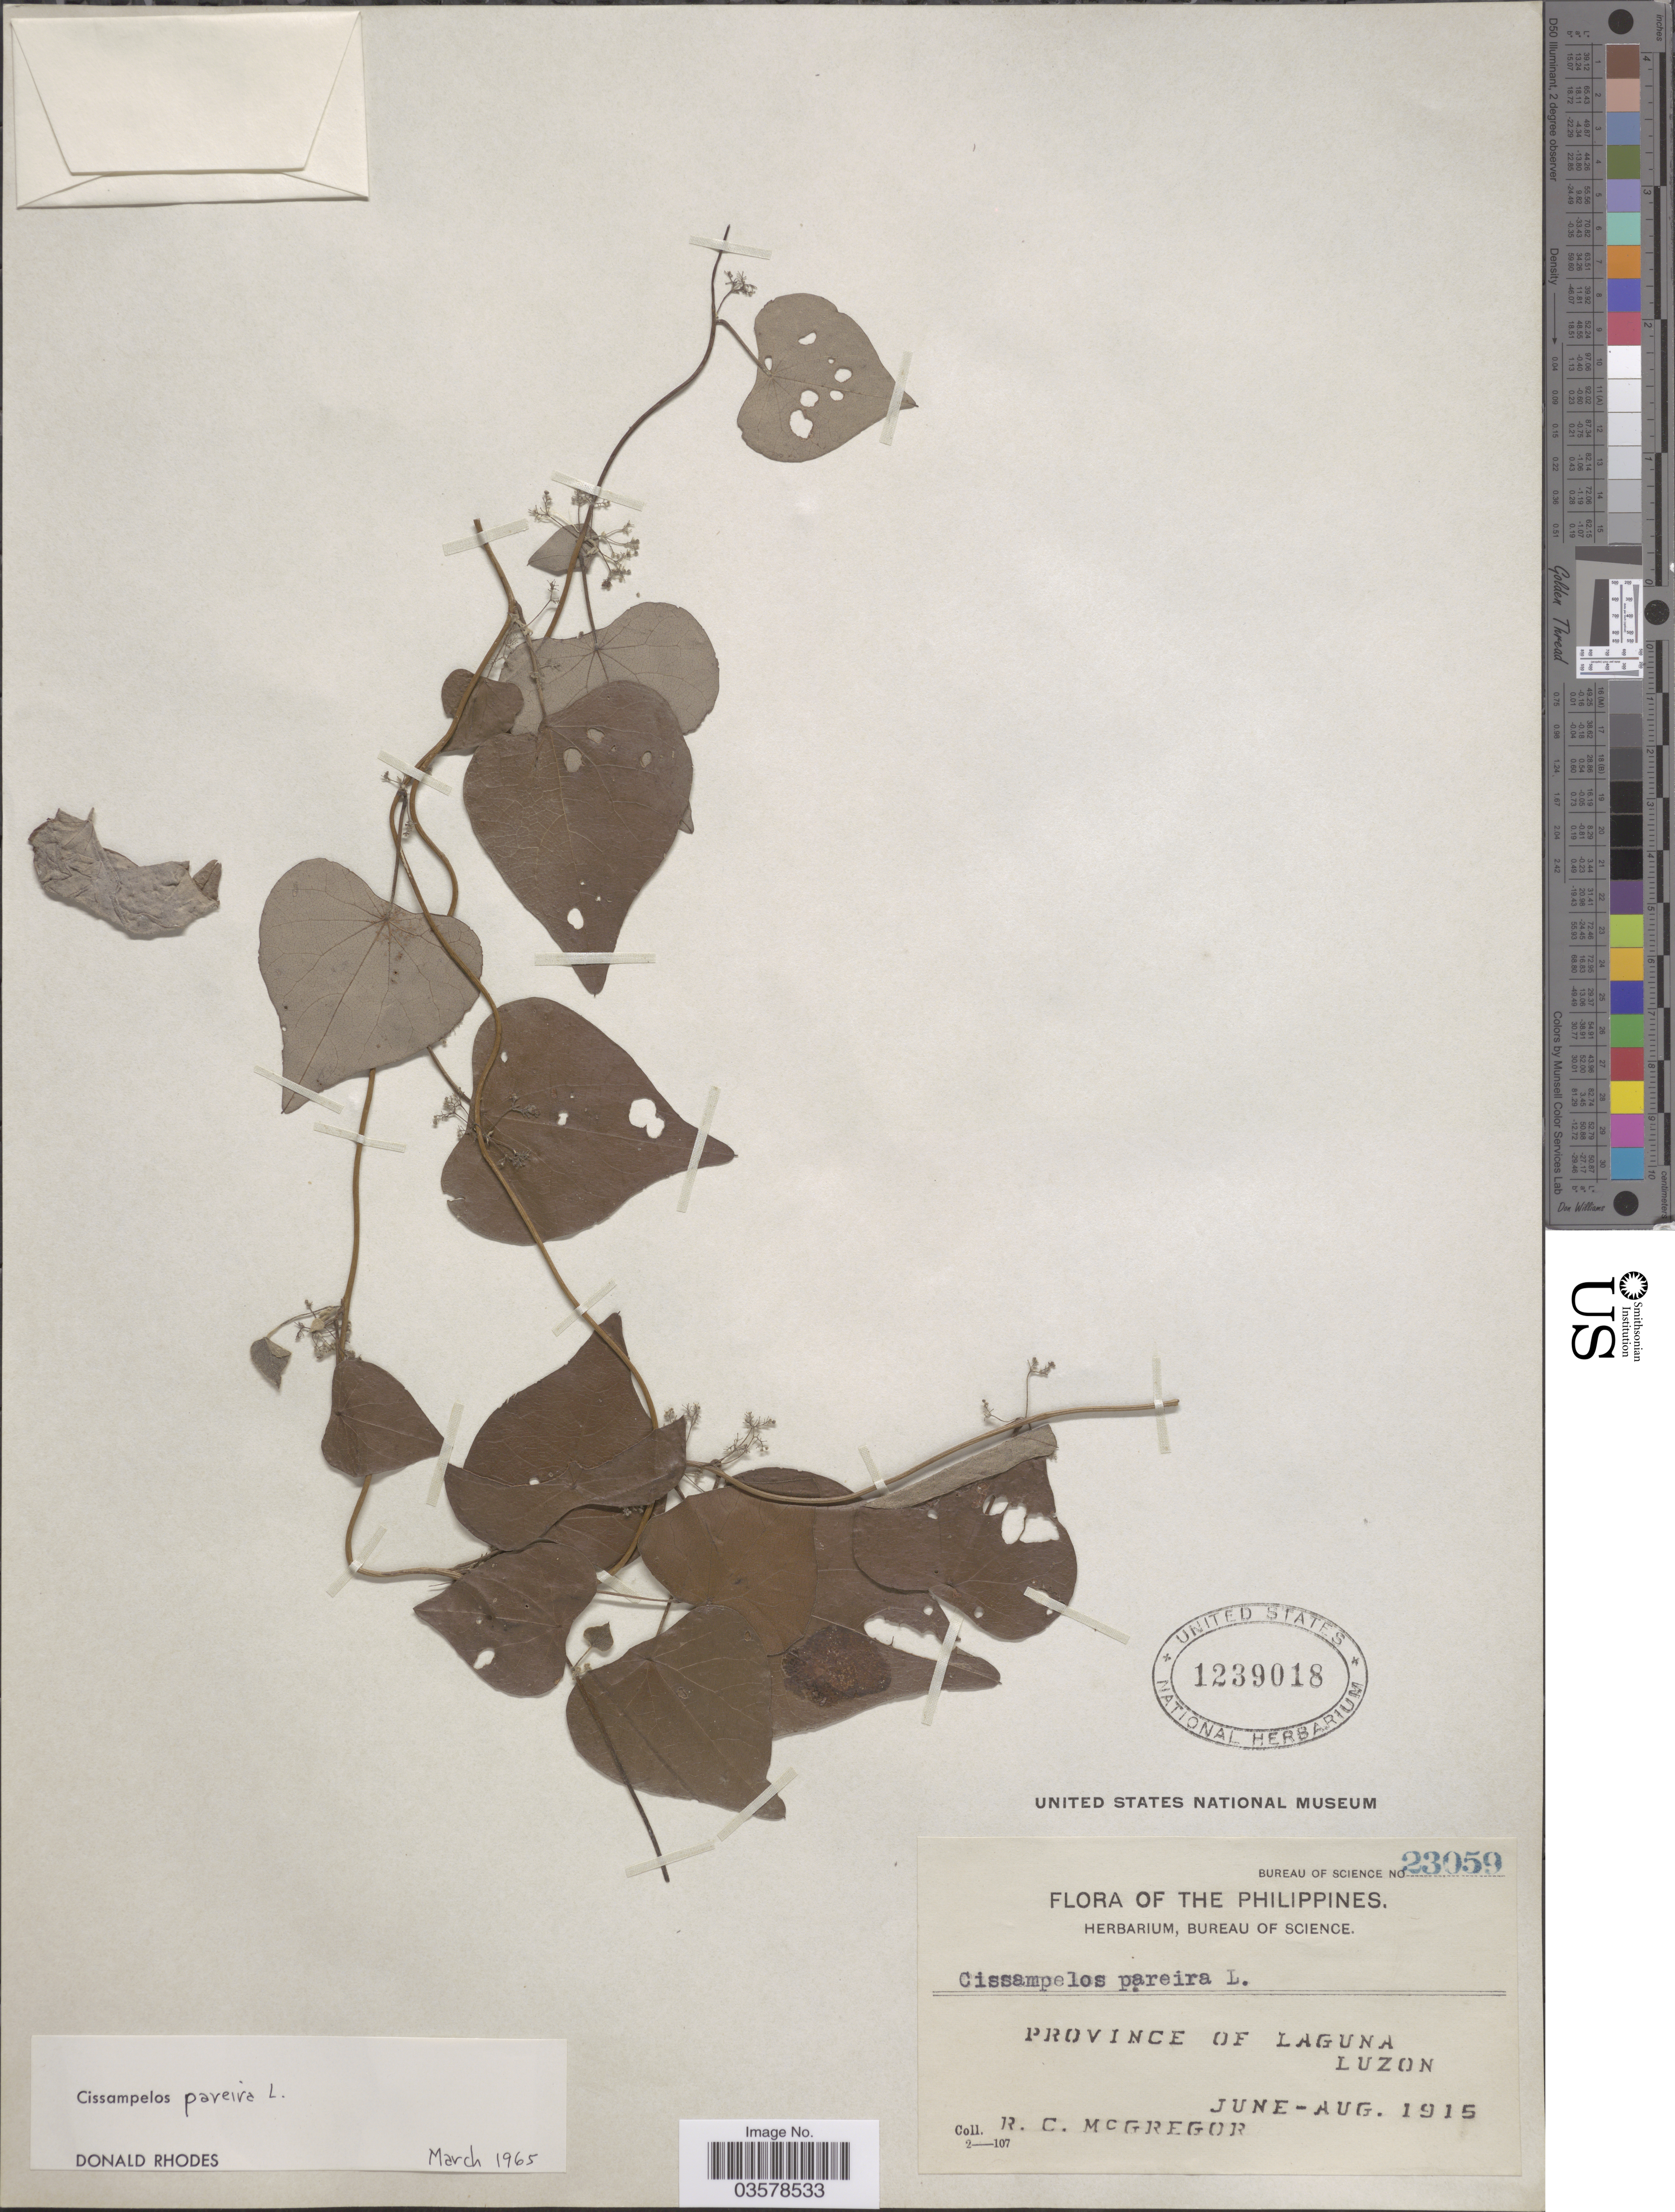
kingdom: Plantae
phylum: Tracheophyta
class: Magnoliopsida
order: Ranunculales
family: Menispermaceae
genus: Cissampelos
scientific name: Cissampelos pareira var. hirsuta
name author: (Buch.-Ham. ex DC.) Forman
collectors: R. C. McGregor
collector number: Bureau of Science 23059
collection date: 1915-06/1915-08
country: Philippines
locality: Province of Laguna. Luzon.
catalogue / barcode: US 1239018